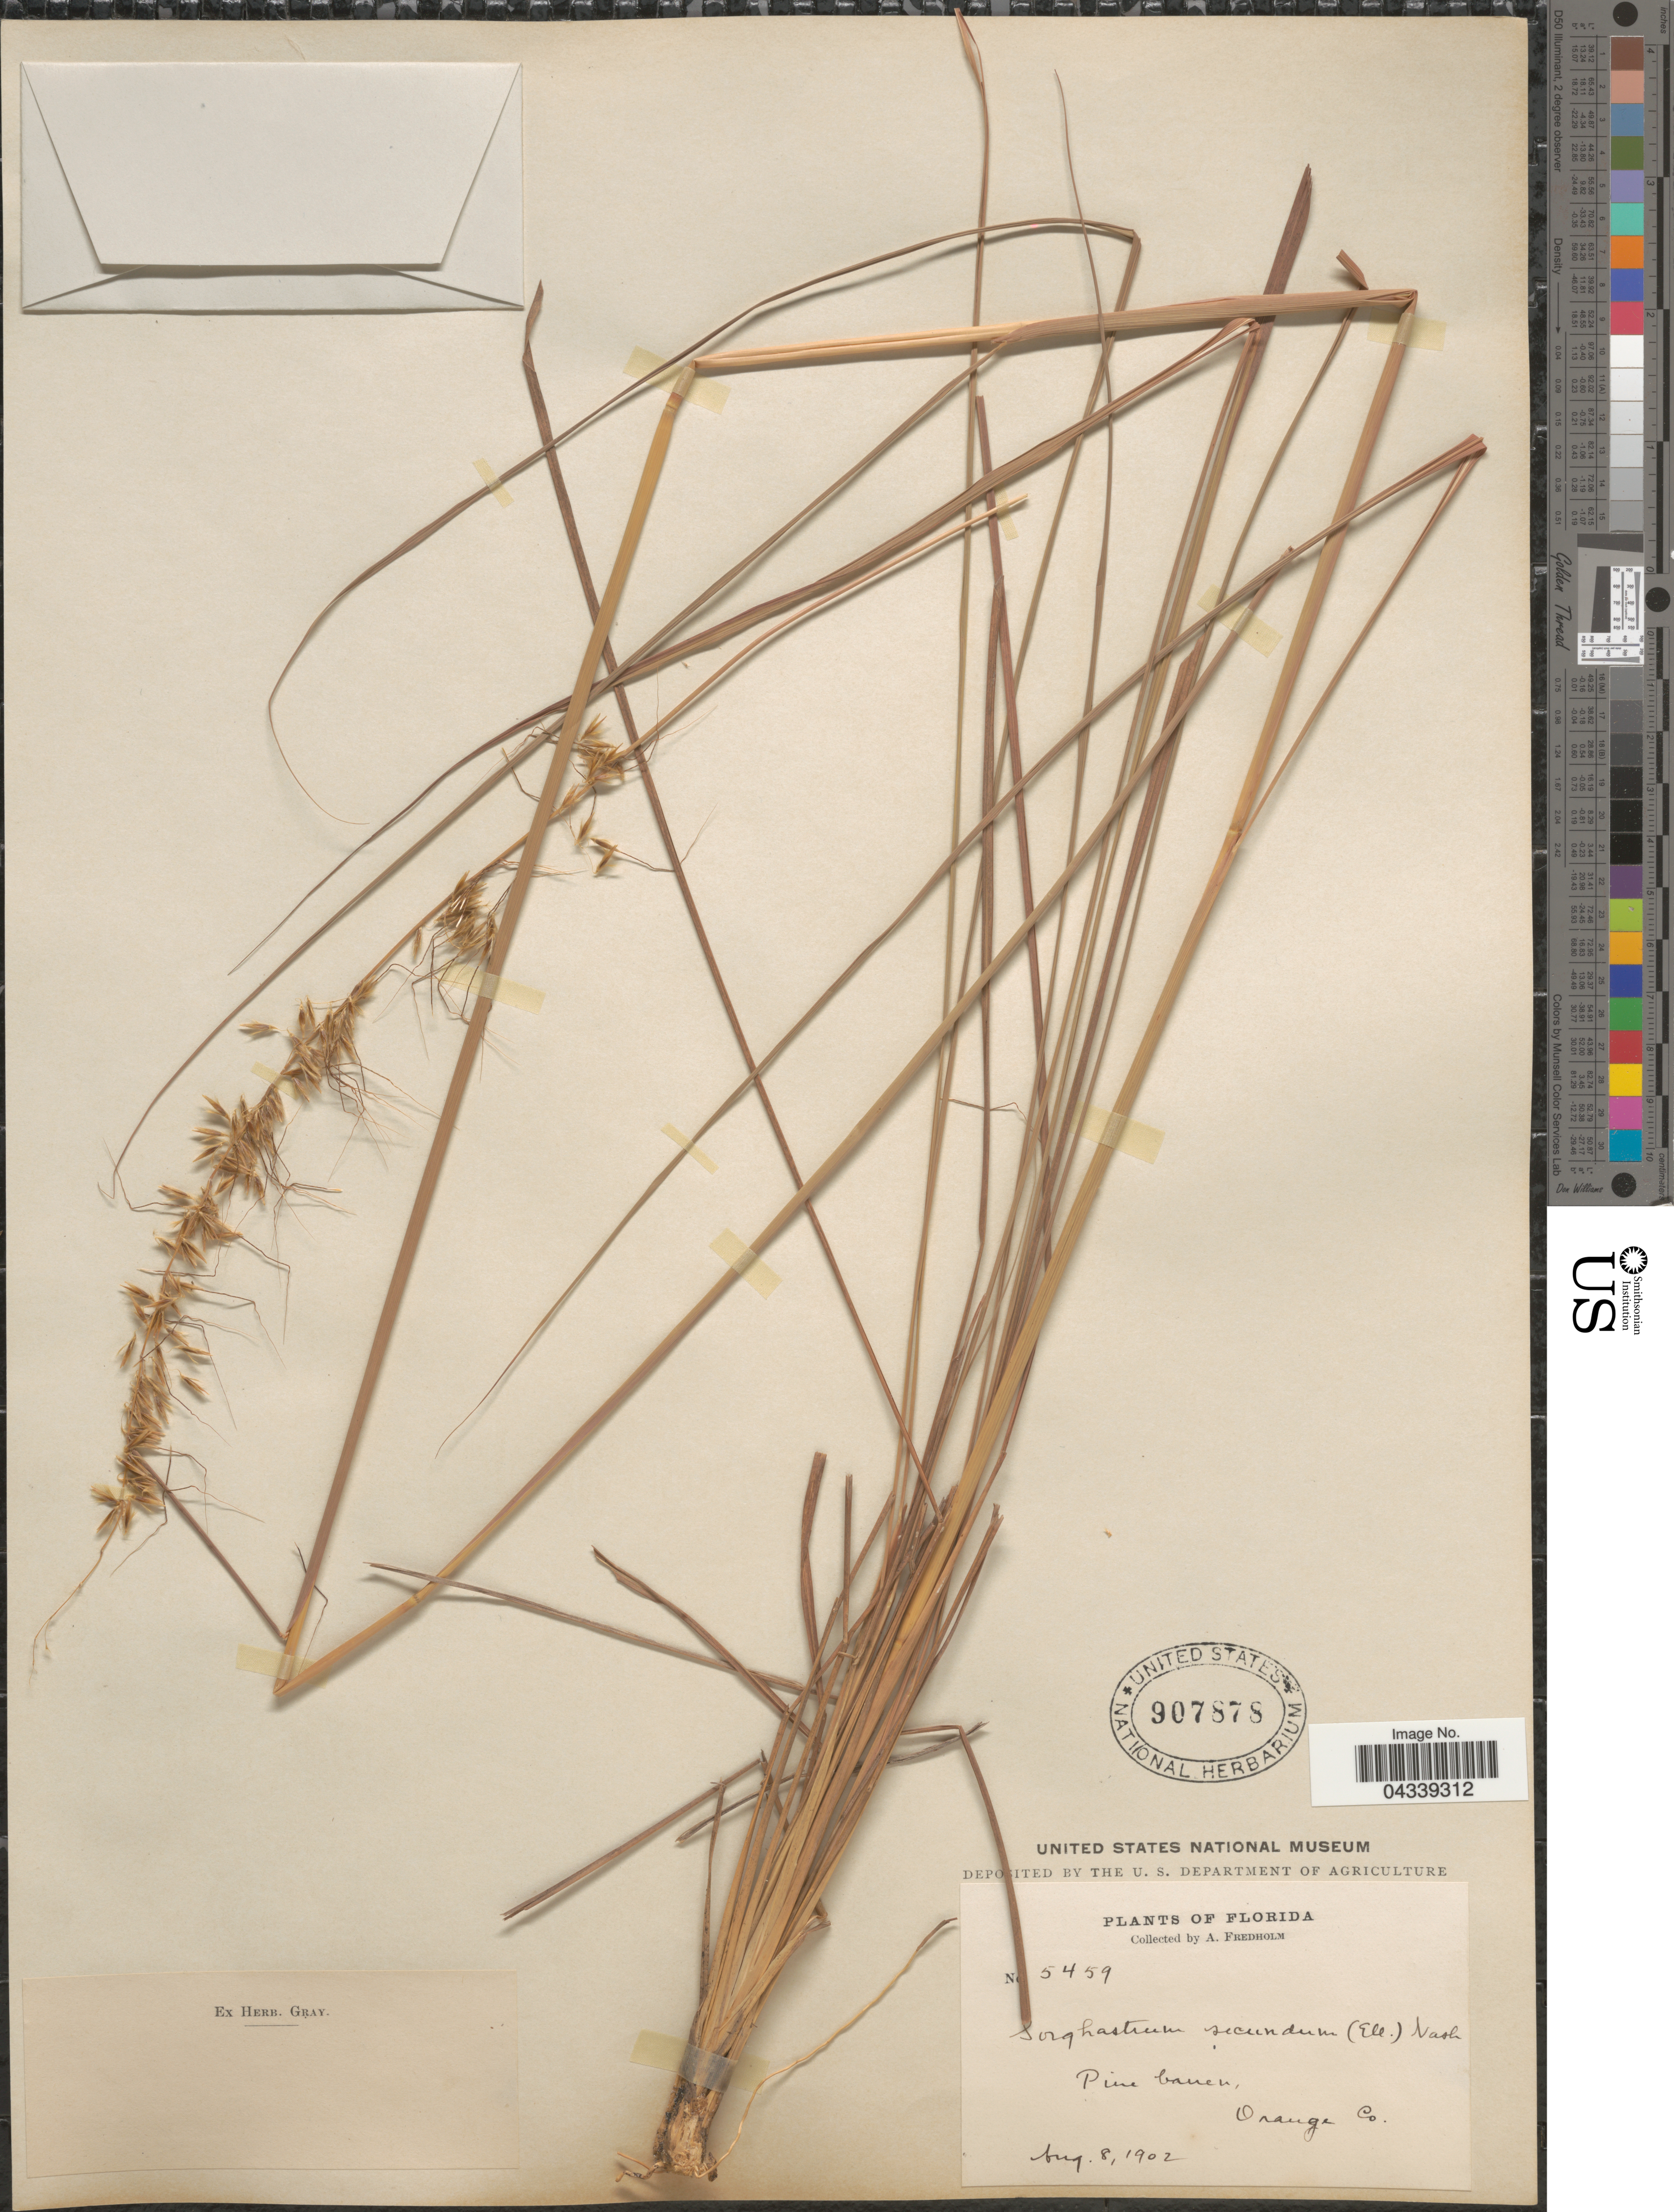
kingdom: Plantae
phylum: Tracheophyta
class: Liliopsida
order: Poales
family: Poaceae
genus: Sorghastrum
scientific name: Sorghastrum secundum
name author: (Elliott) Nash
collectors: A. Fredholm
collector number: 5459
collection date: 1902-08-08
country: United States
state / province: Florida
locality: Pine barren, Orange Co.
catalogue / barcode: US 907878